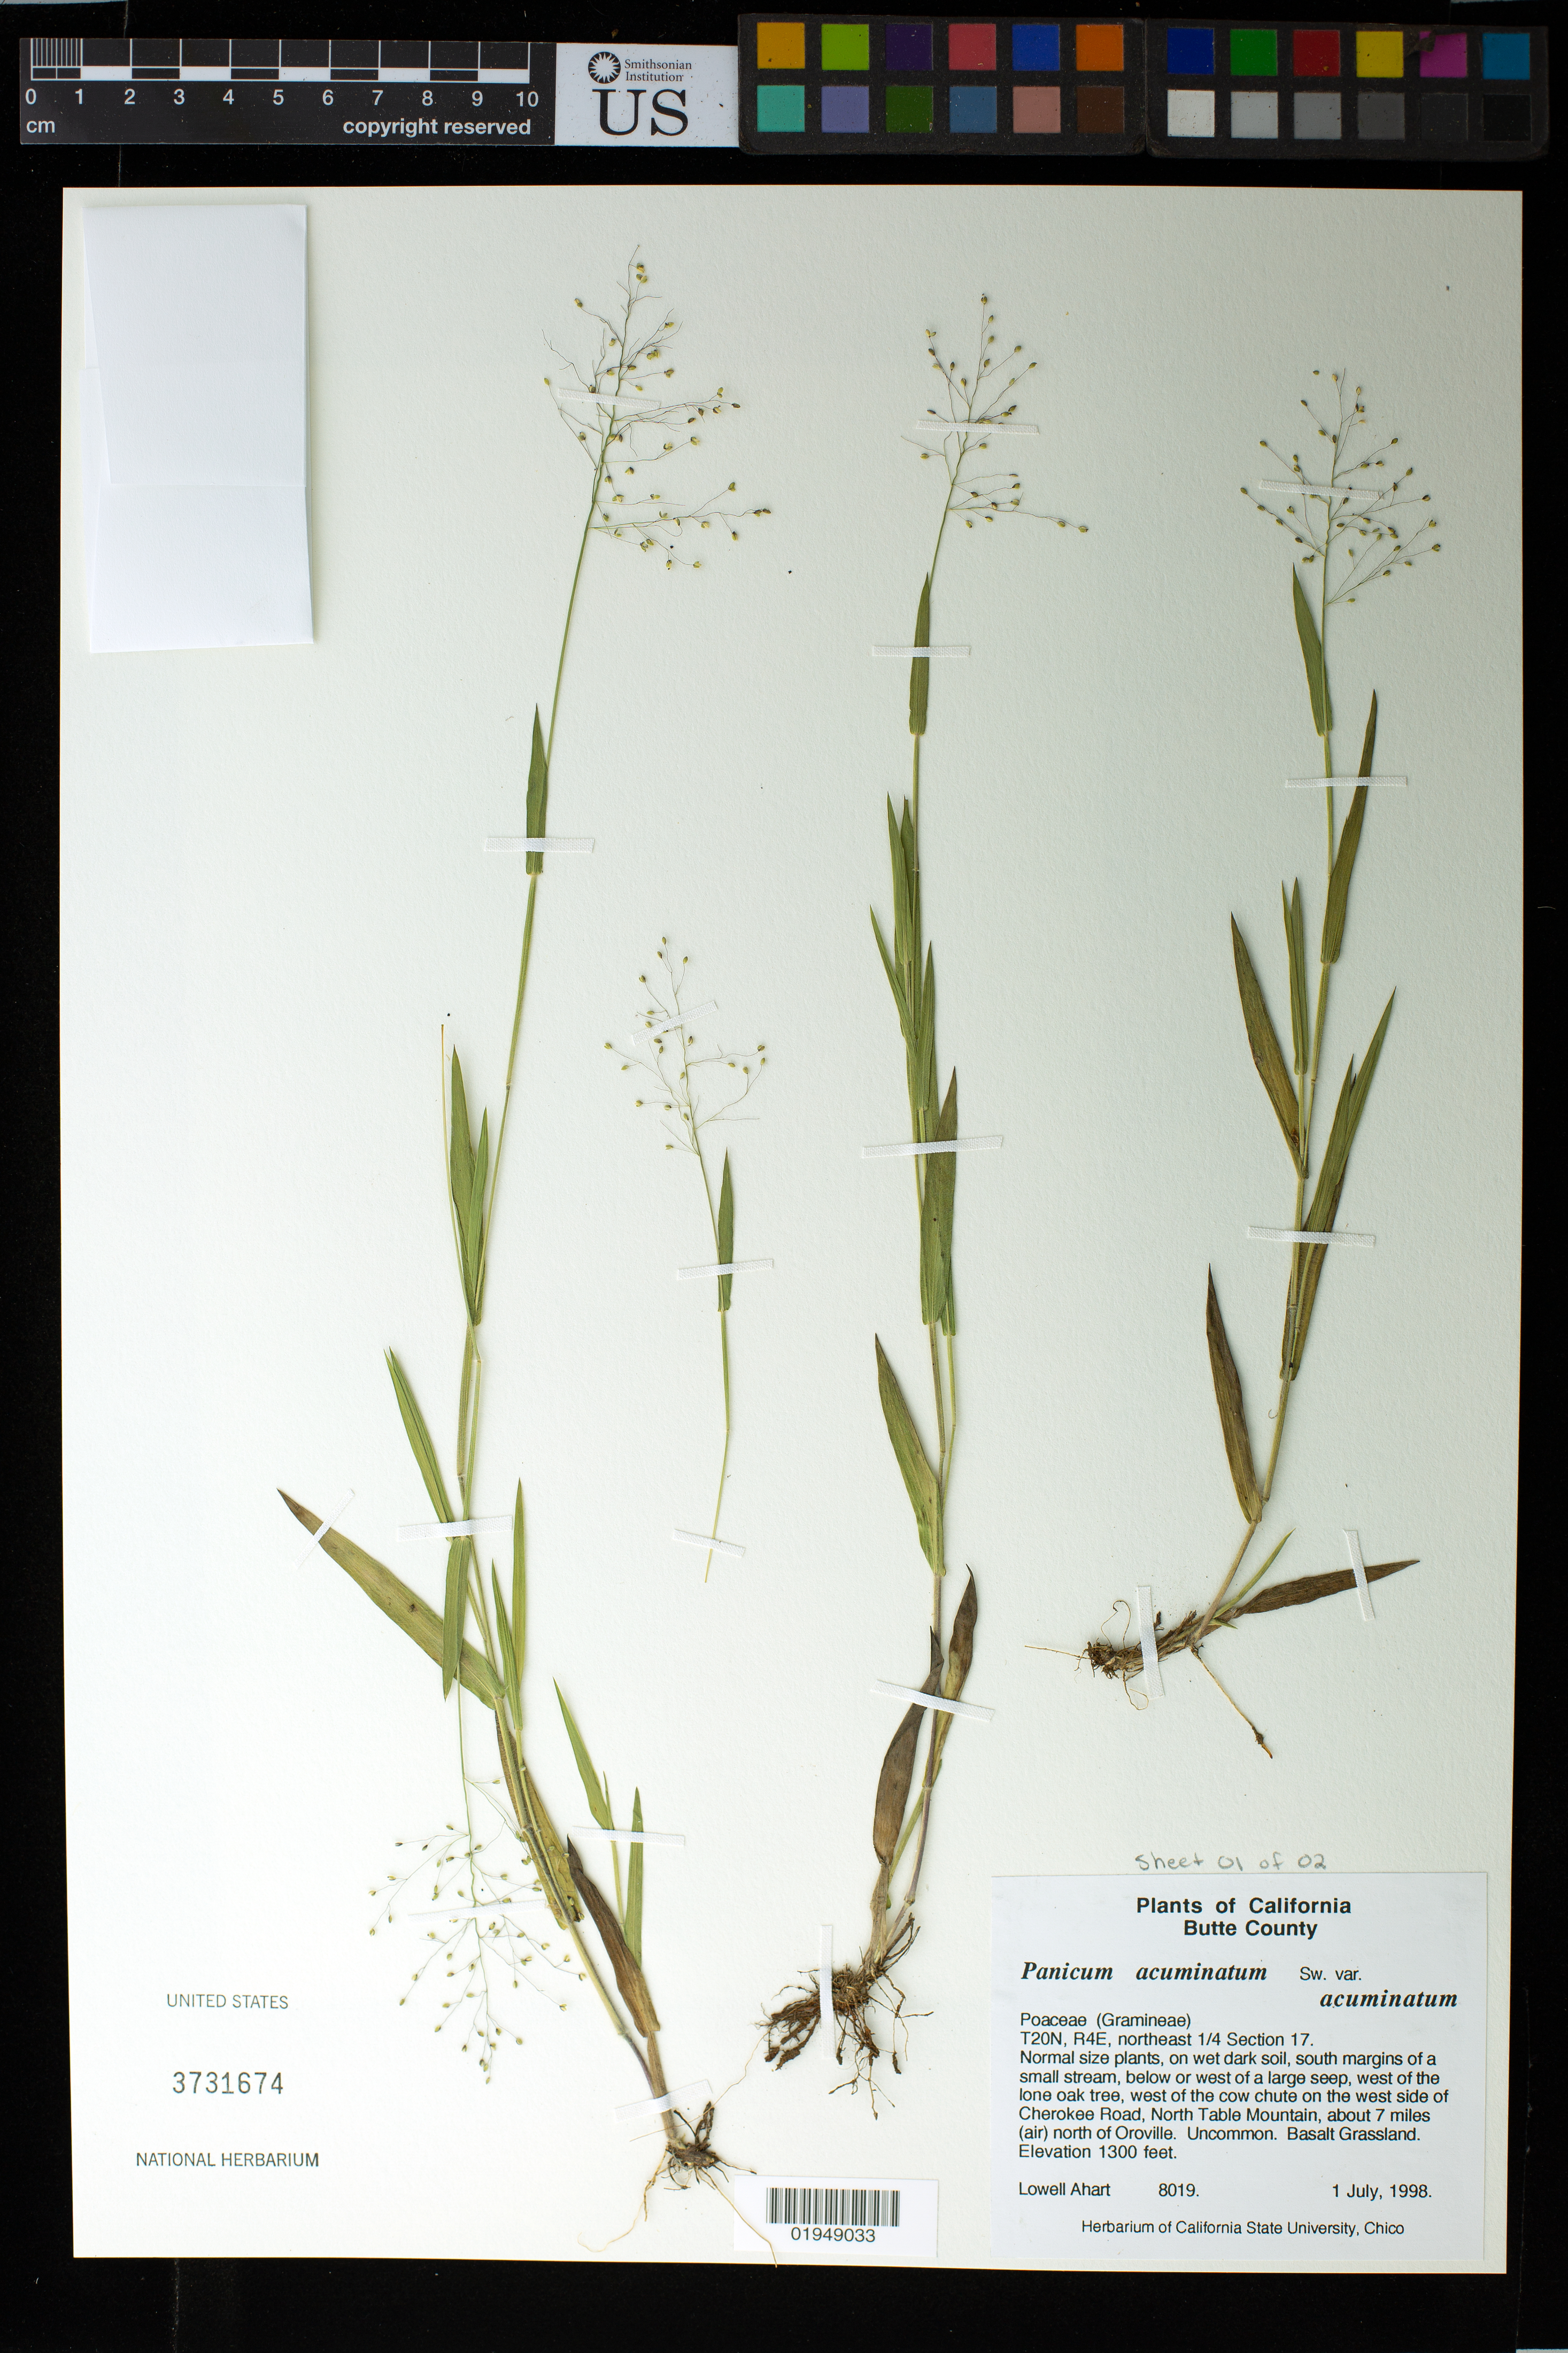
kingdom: Plantae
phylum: Tracheophyta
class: Liliopsida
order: Poales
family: Poaceae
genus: Dichanthelium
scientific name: Dichanthelium acuminatum var. acuminatum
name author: (Sw.) Gould & C.A. Clark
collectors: L. Ahart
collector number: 8019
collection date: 1998-07-01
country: United States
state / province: California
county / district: Butte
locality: South margins of a small stream, below or west of a large seep, west of the lone oak tree, west of the cow chute on the west side of Cherokee Road, North Table Mountain, about 7 miles (air) north of Oroville. T20N, R4E, northeast 1/4 Section 17.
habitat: basalt grassland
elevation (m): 396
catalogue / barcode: US 3731674